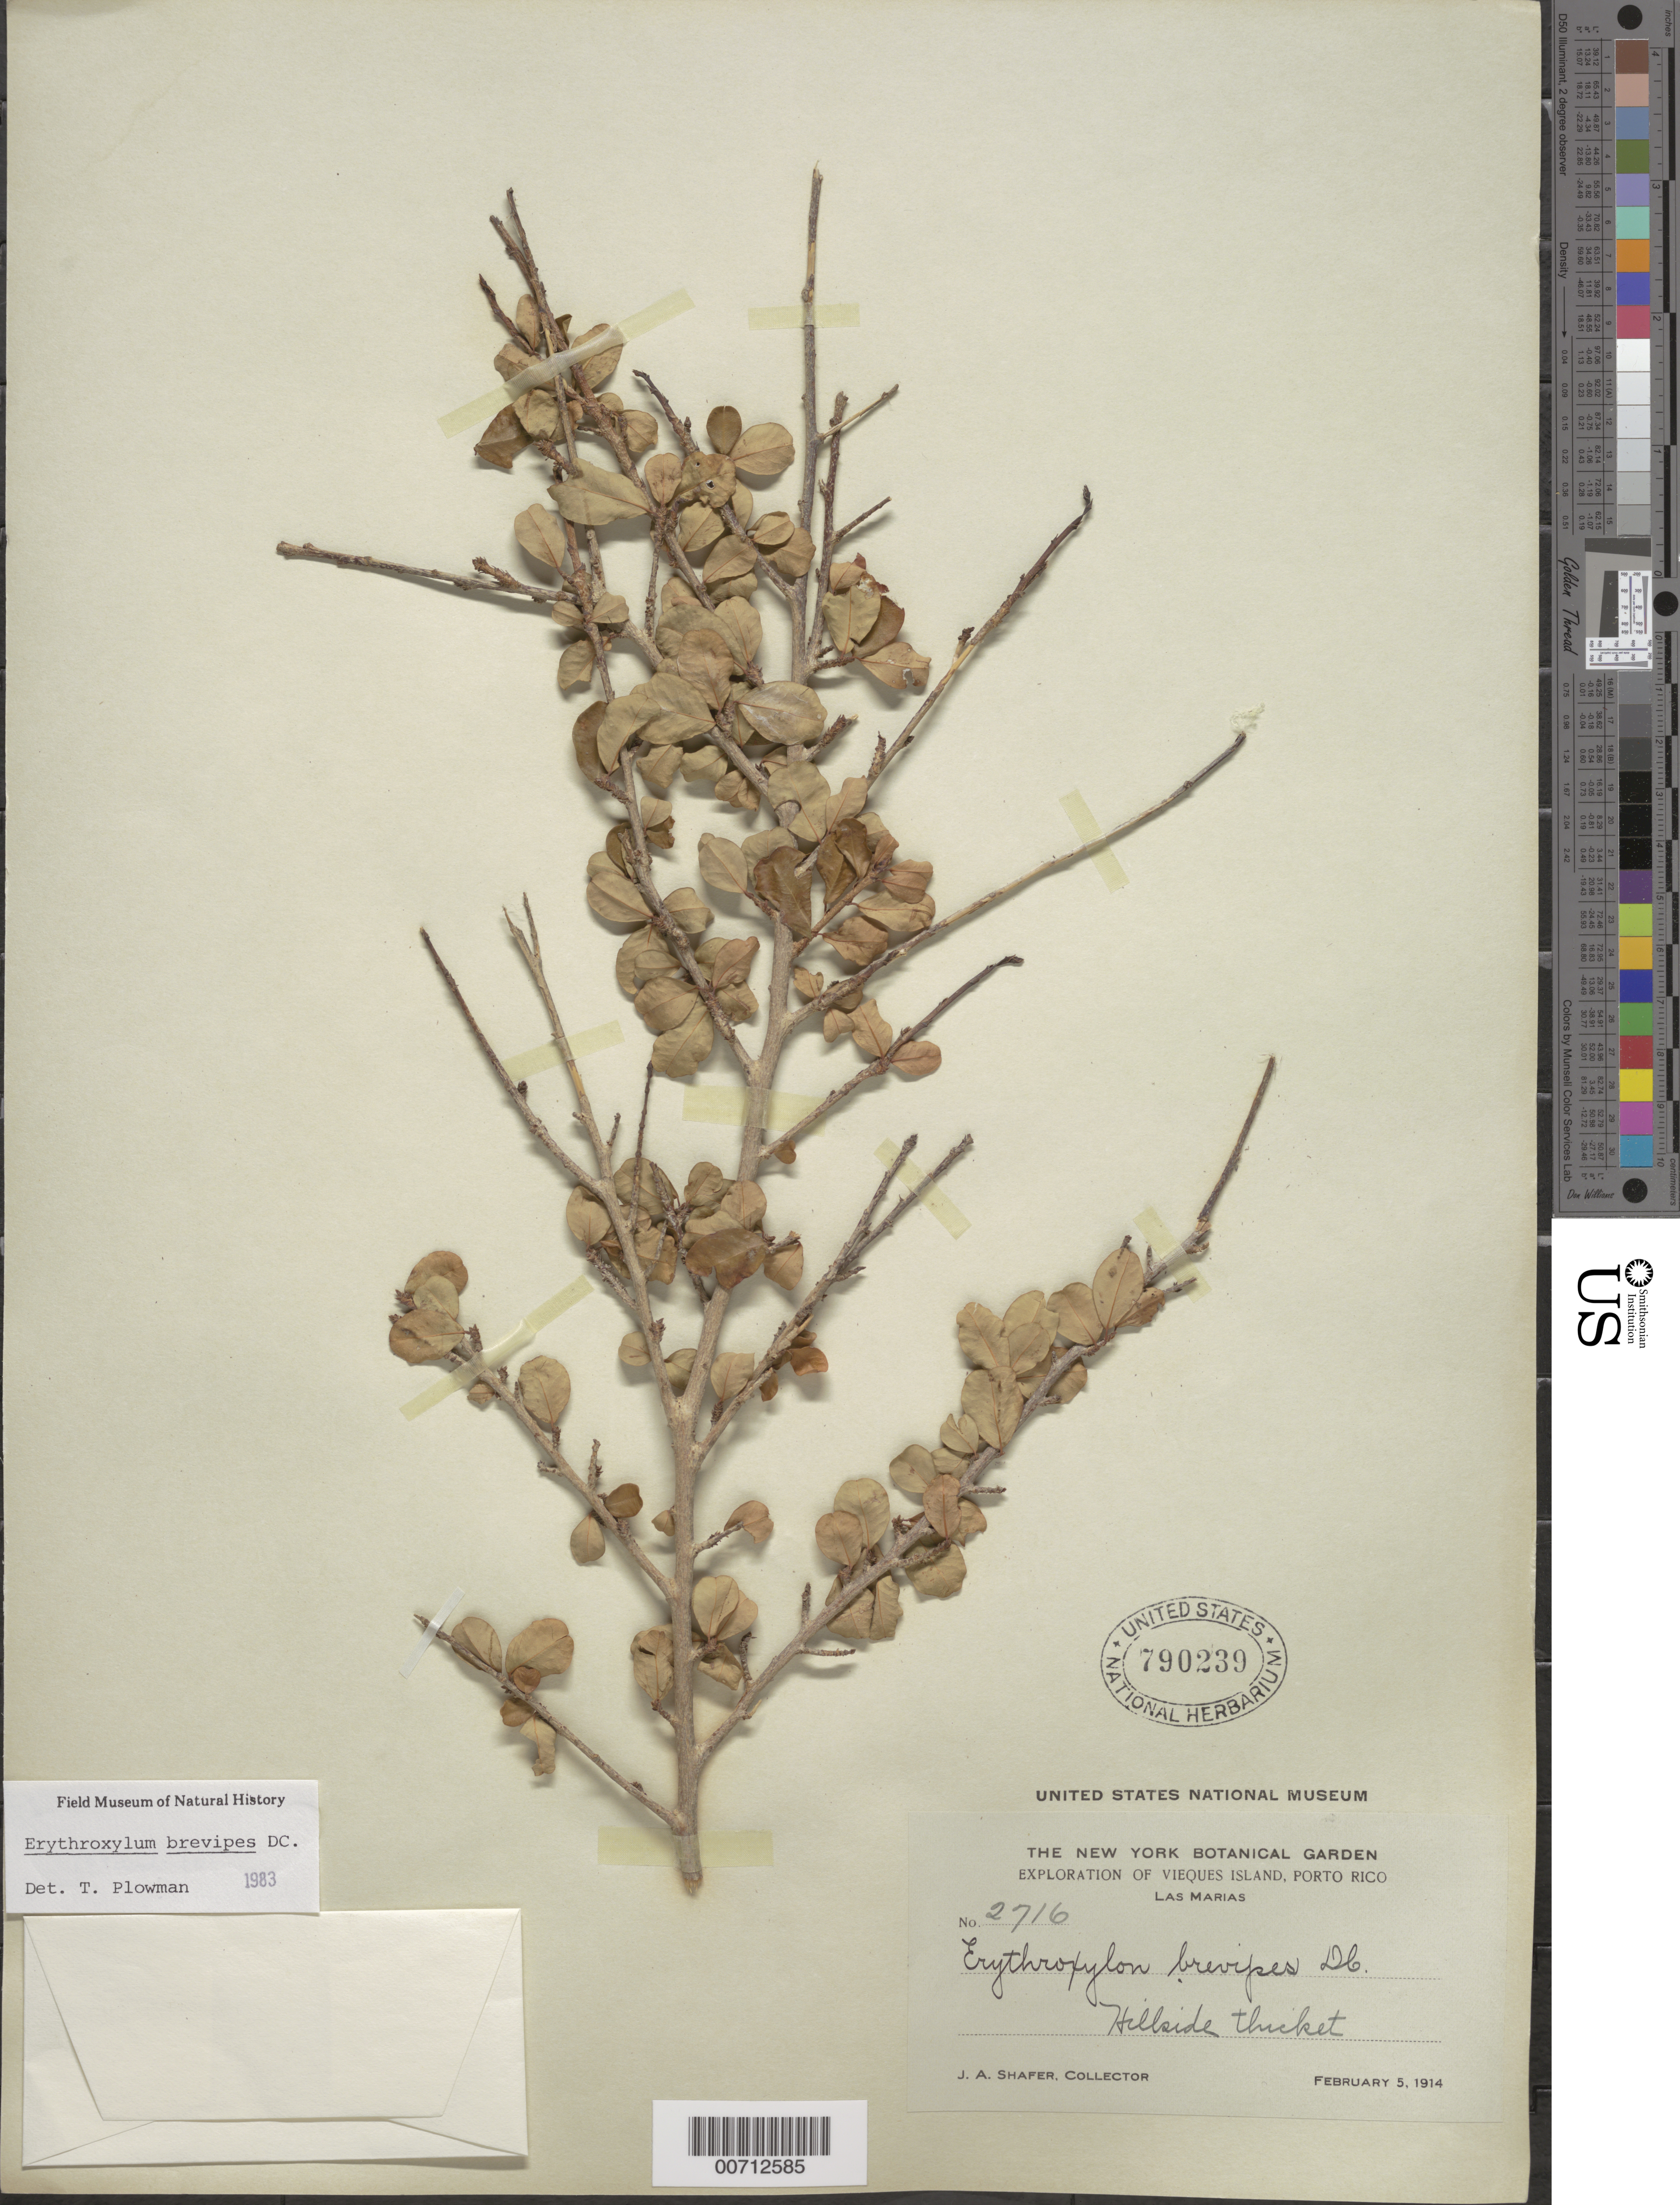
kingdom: Plantae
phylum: Tracheophyta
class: Magnoliopsida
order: Malpighiales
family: Erythroxylaceae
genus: Erythroxylum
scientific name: Erythroxylum brevipes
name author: DC.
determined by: Plowman, Timothy C.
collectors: J. A. Shafer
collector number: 2716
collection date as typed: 05 Feb 1914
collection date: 1914-02-05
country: Puerto Rico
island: Vieques Island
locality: Las Marias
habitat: Hillside thicket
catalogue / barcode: US 790239